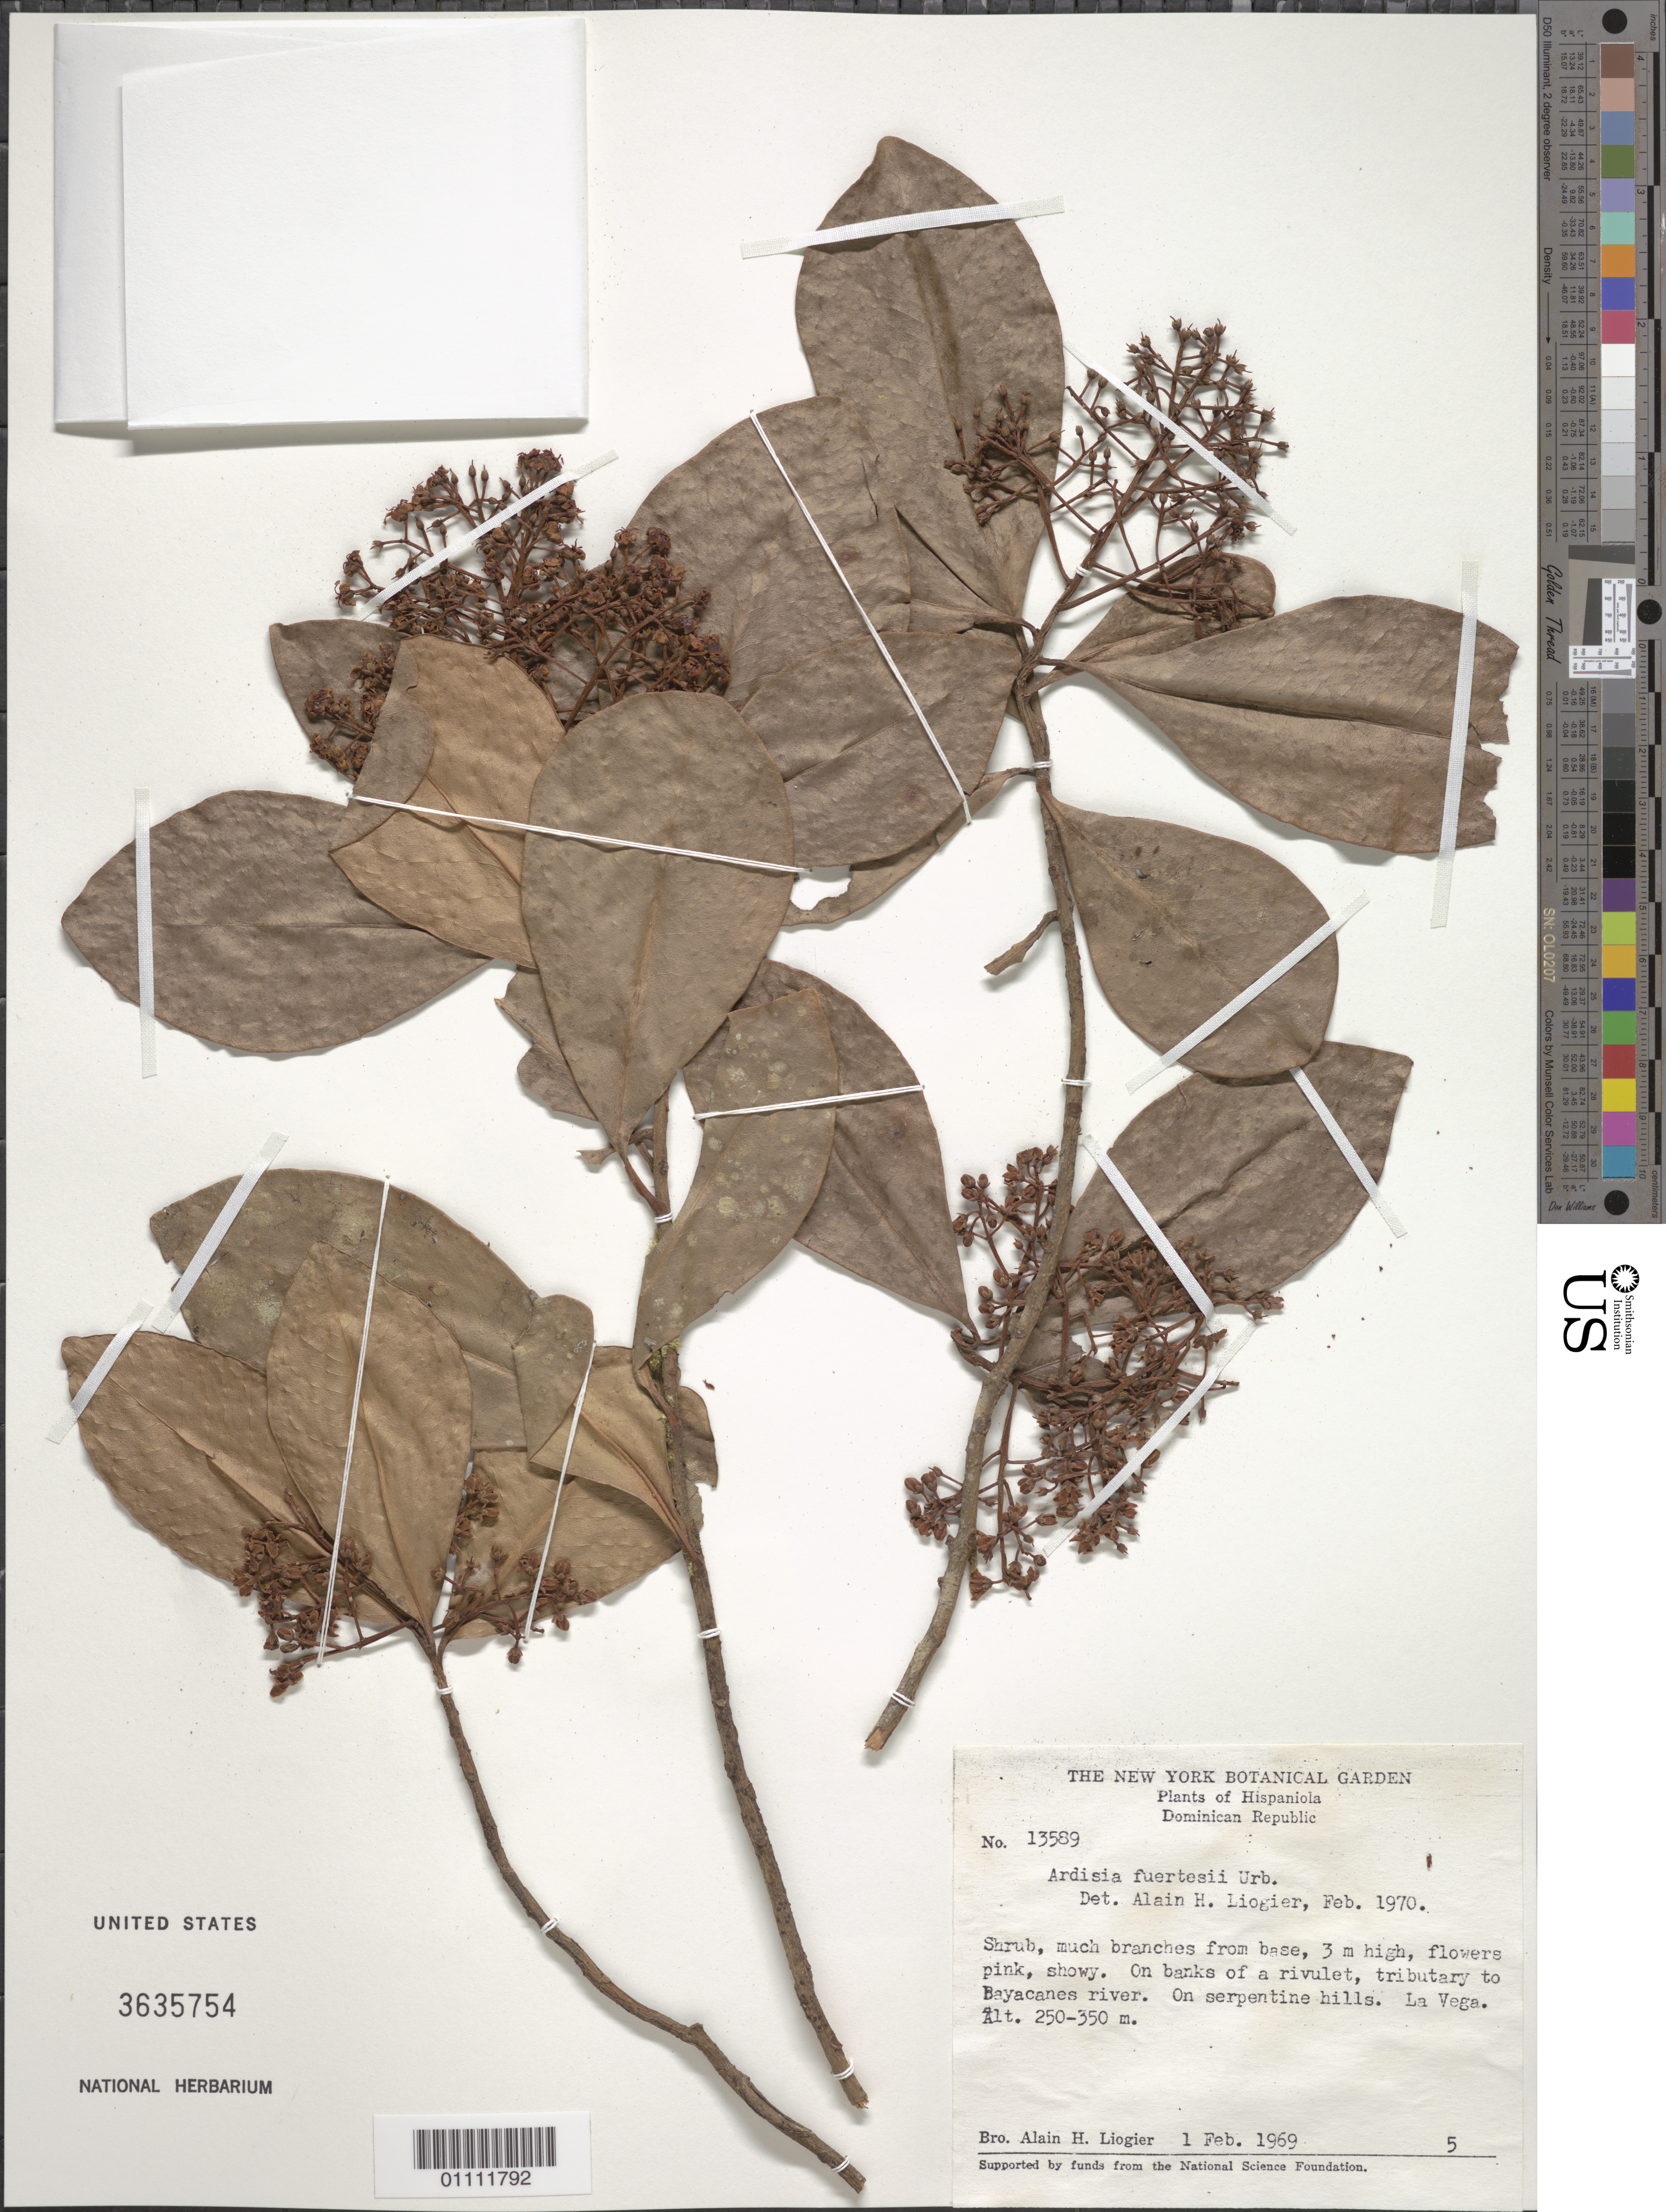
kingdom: Plantae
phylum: Tracheophyta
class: Magnoliopsida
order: Ericales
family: Primulaceae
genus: Ardisia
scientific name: Ardisia fuertesii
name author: Urb.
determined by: Liogier, Alain H.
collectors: A. H. Liogier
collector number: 13589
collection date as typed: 01 Feb 1969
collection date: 1969-02-01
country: Dominican Republic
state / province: La Vega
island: Hispaniola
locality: Bayacanes River, tributary to Bayacanes River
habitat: On banks of a rivulet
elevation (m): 250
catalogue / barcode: US 3635754